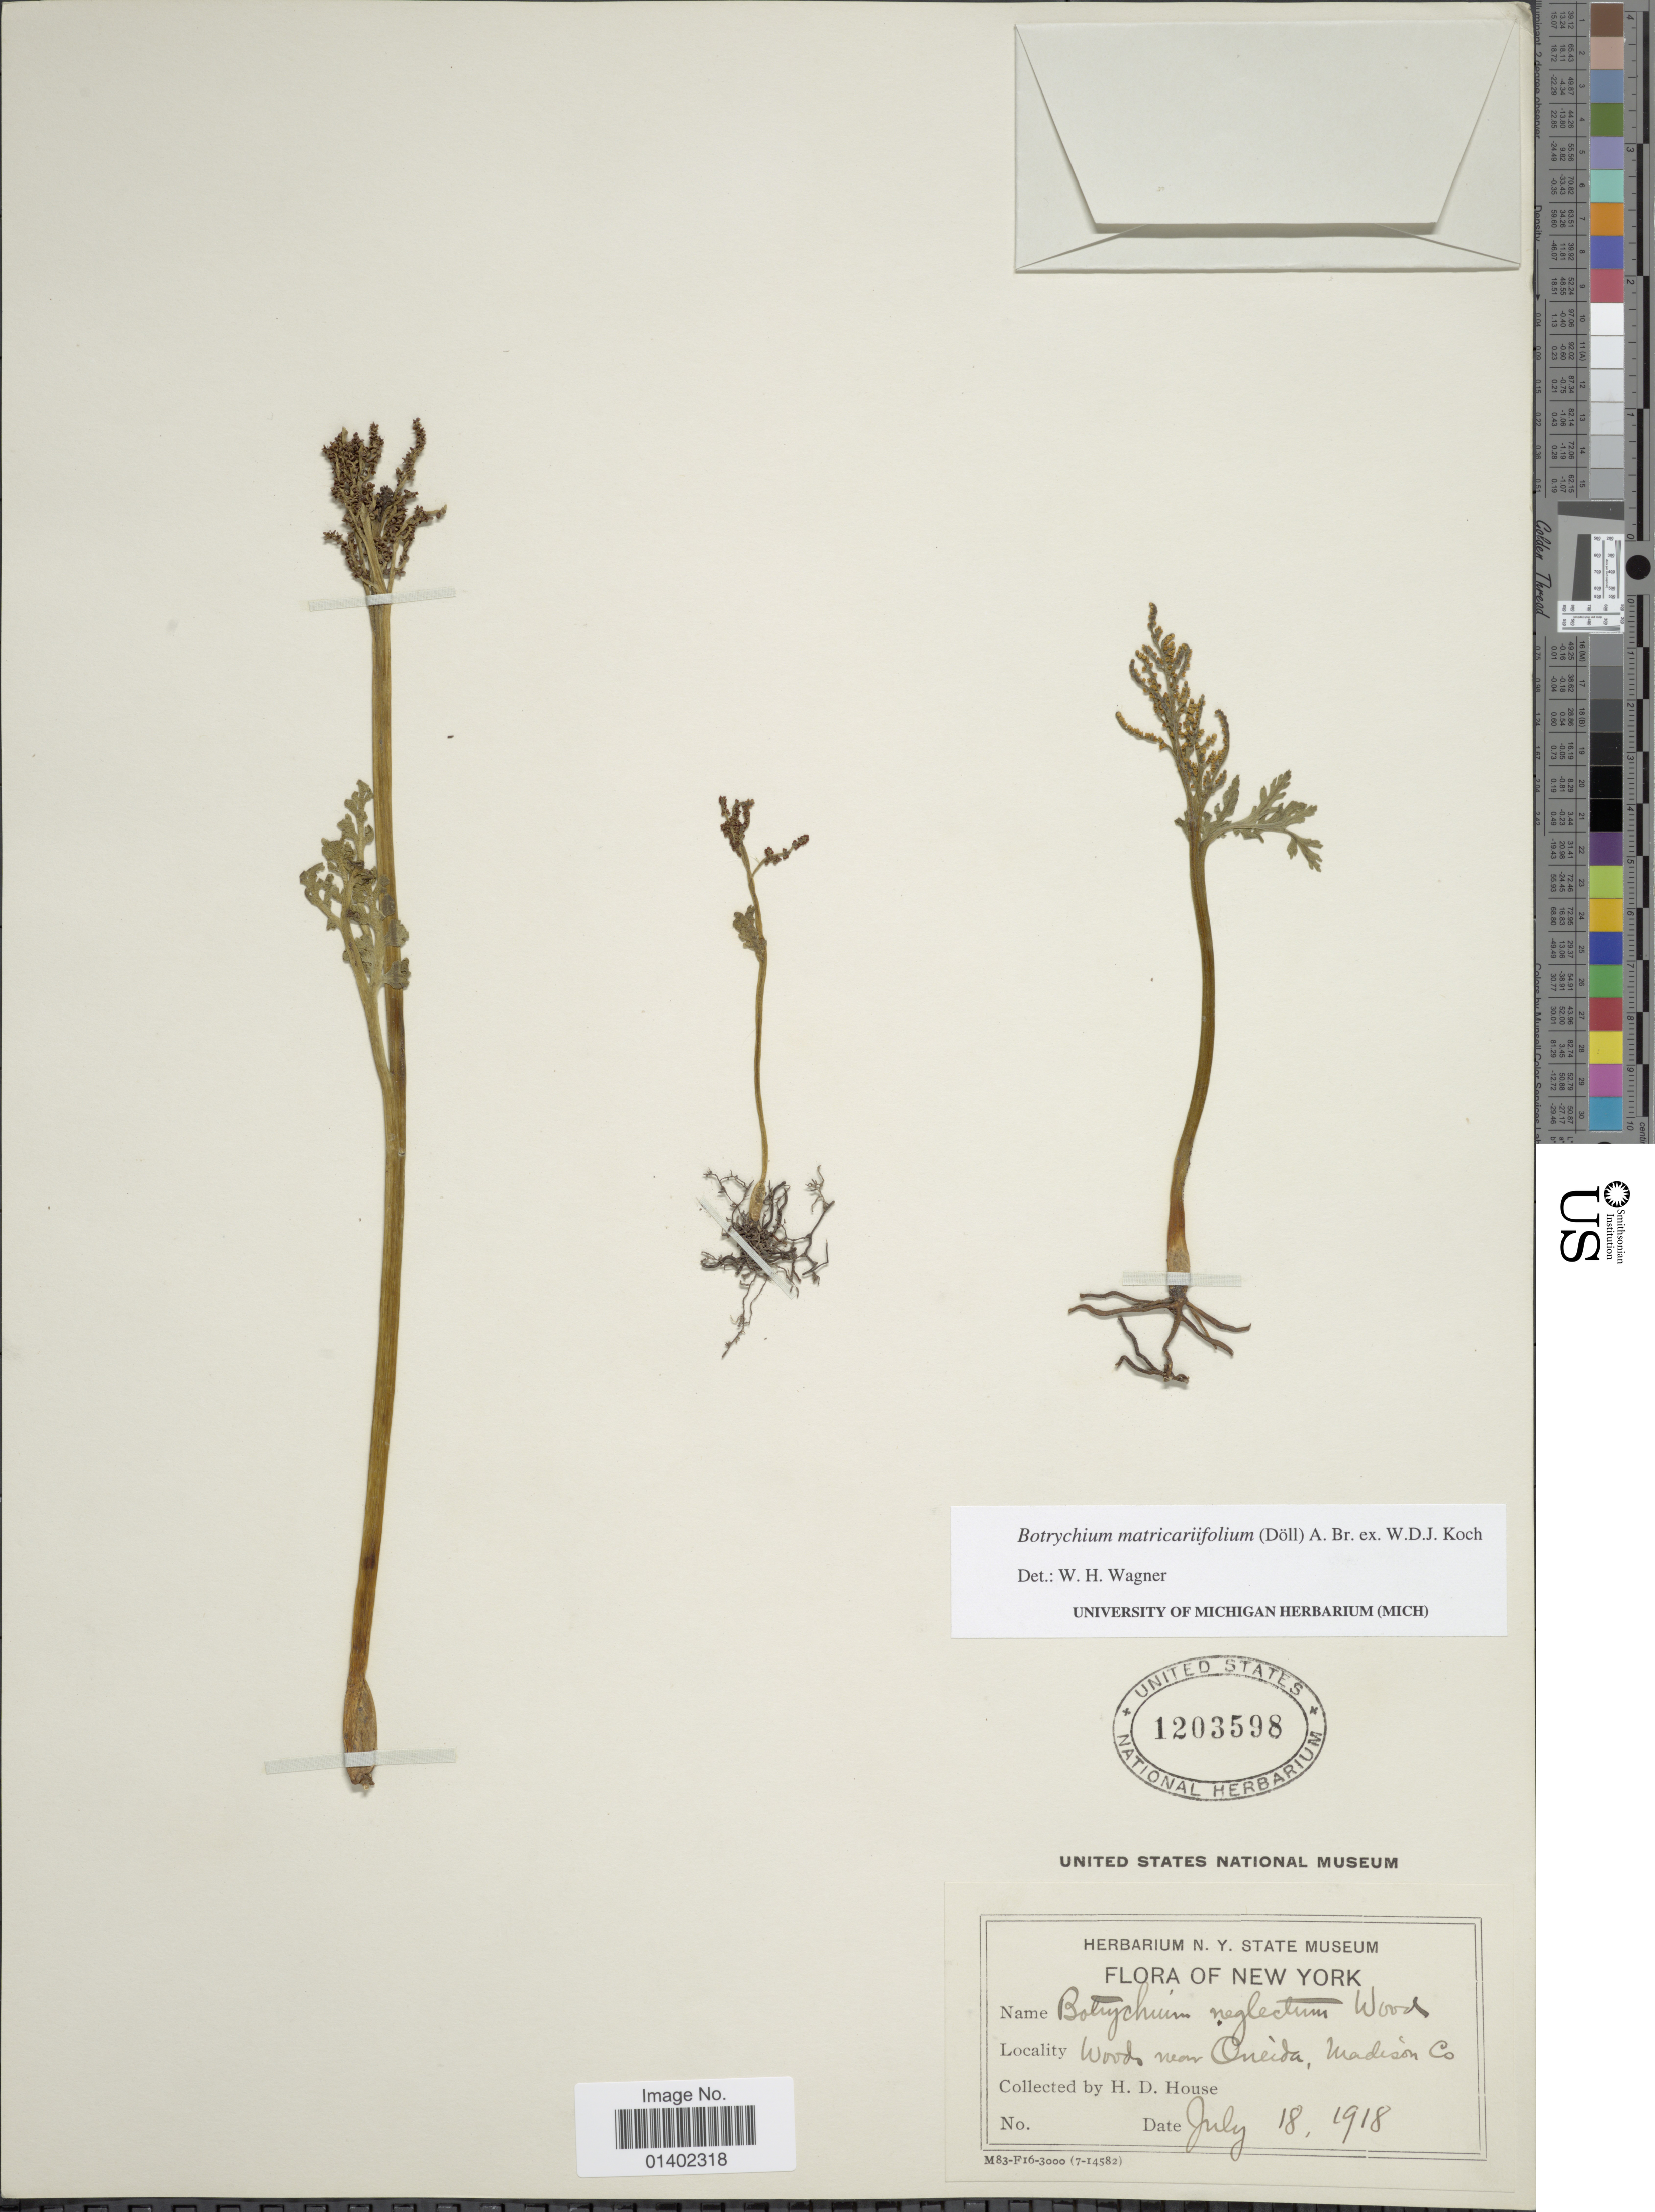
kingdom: Plantae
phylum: Tracheophyta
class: Polypodiopsida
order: Ophioglossales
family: Ophioglossaceae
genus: Botrychium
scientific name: Botrychium matricariifolium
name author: (A. Braun ex Dowell) A. Braun ex Koch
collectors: H. D. House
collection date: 1918-07-18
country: United States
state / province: New York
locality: Woods near Oneida, Madison Co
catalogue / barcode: US 1203598